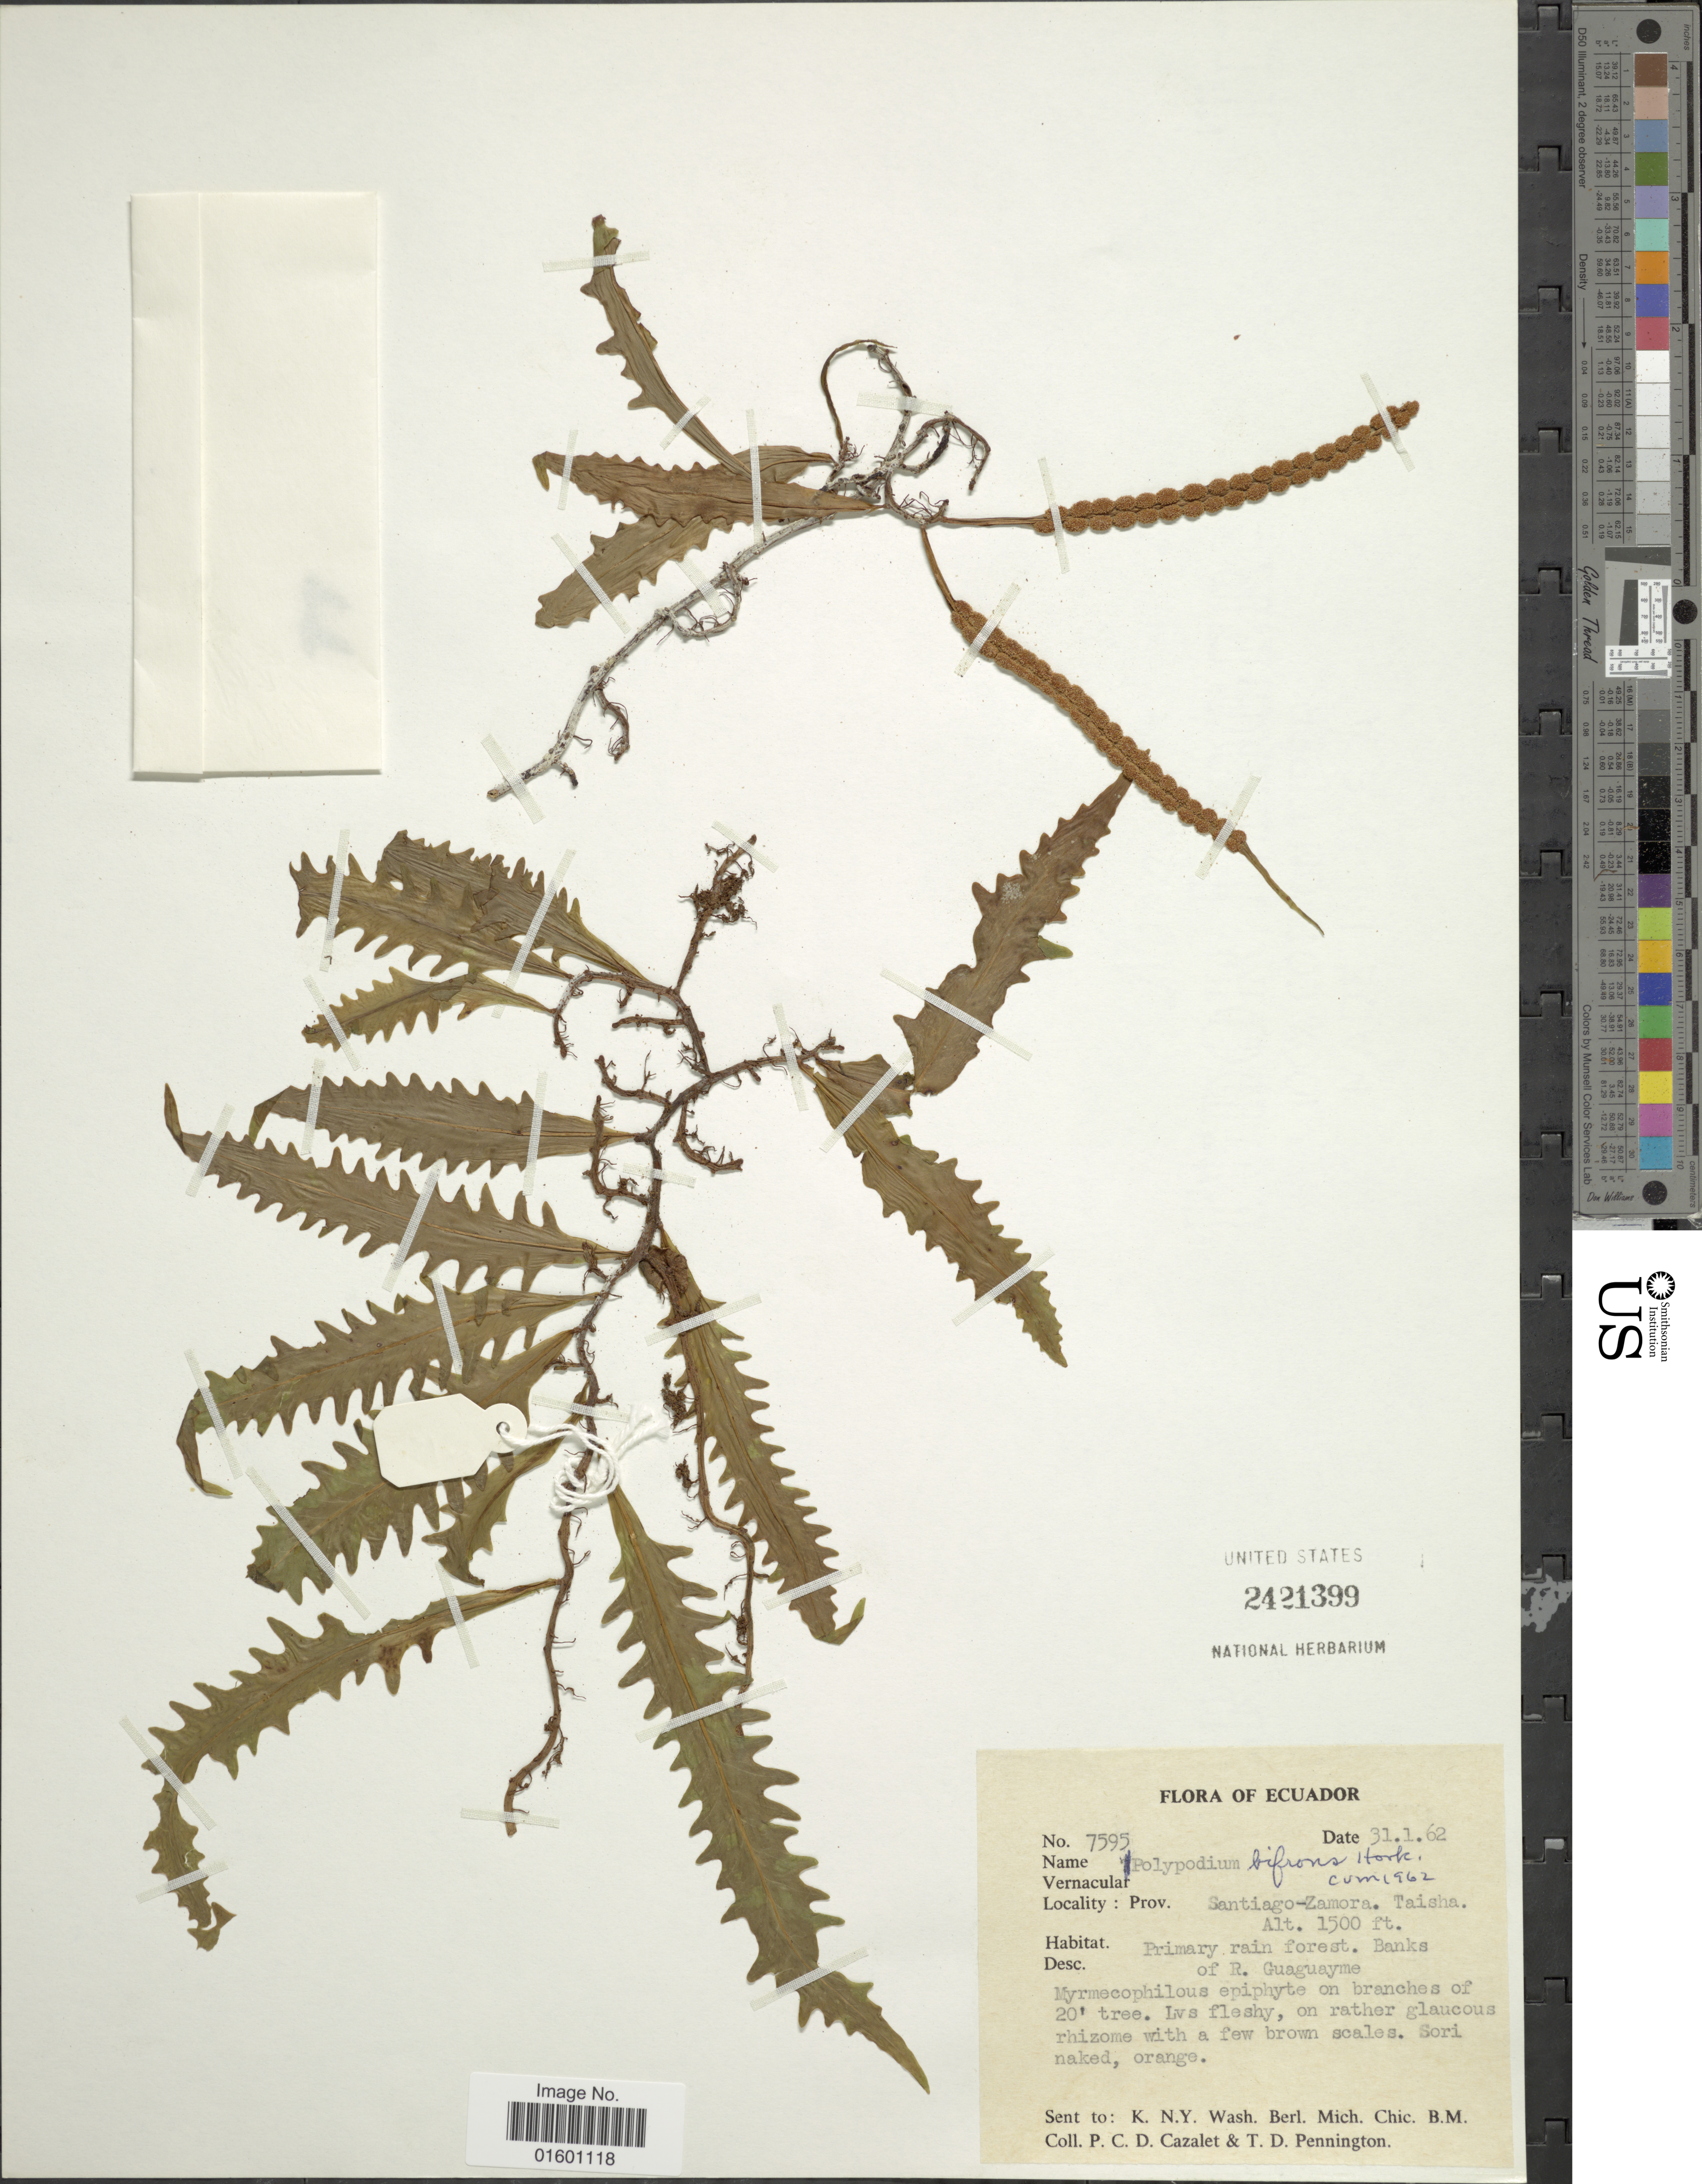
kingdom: Plantae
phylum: Tracheophyta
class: Polypodiopsida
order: Polypodiales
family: Polypodiaceae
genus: Microgramma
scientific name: Microgramma bifrons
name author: (Hook.) Lellinger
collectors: P. C. D. Cazalet & T. D. Pennington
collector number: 7595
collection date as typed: Transcribed d/m/y: 31/1/62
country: Ecuador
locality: Prov. Santiagoi-Zamora. Taisha. Primary rain forest. Banks of R. Guaguayme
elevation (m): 457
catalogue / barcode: US 2421399